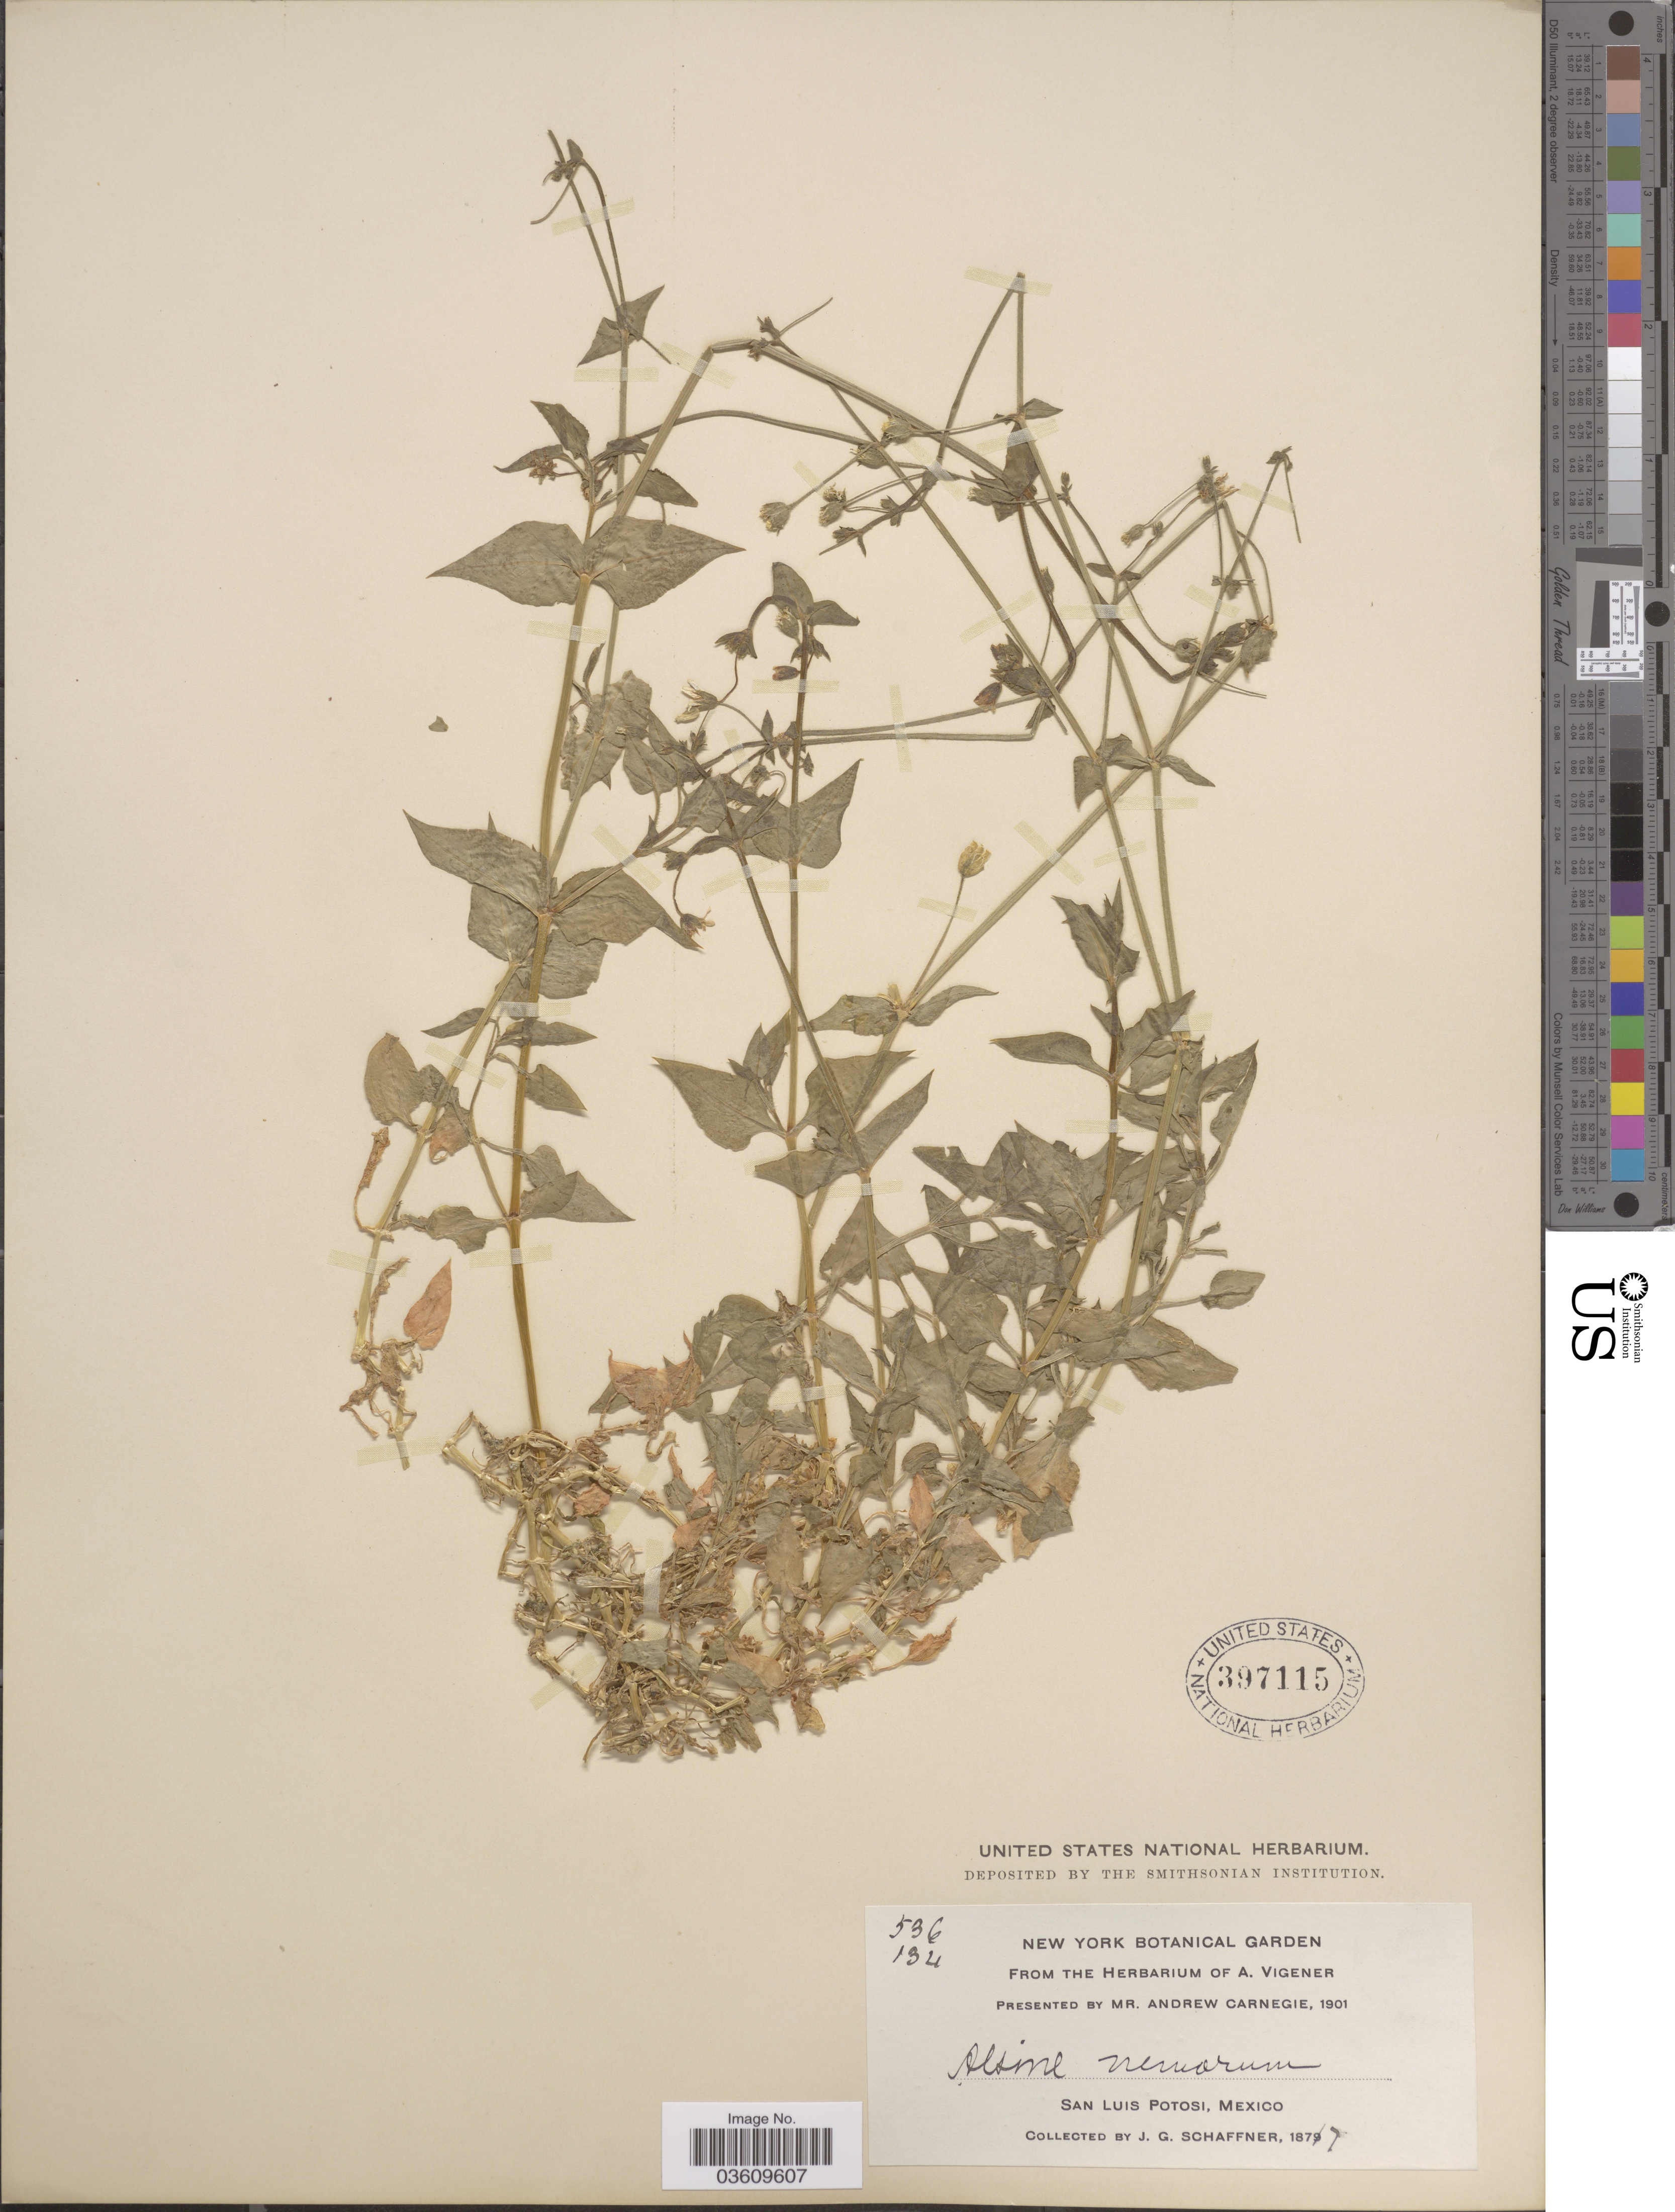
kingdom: Plantae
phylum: Tracheophyta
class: Magnoliopsida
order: Caryophyllales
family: Caryophyllaceae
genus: Stellaria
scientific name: Stellaria cuspidata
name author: Willd. ex Schltdl.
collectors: J. G. Schaffner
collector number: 536/134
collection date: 1877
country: Mexico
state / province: San Luis Potosí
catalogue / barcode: US 397115